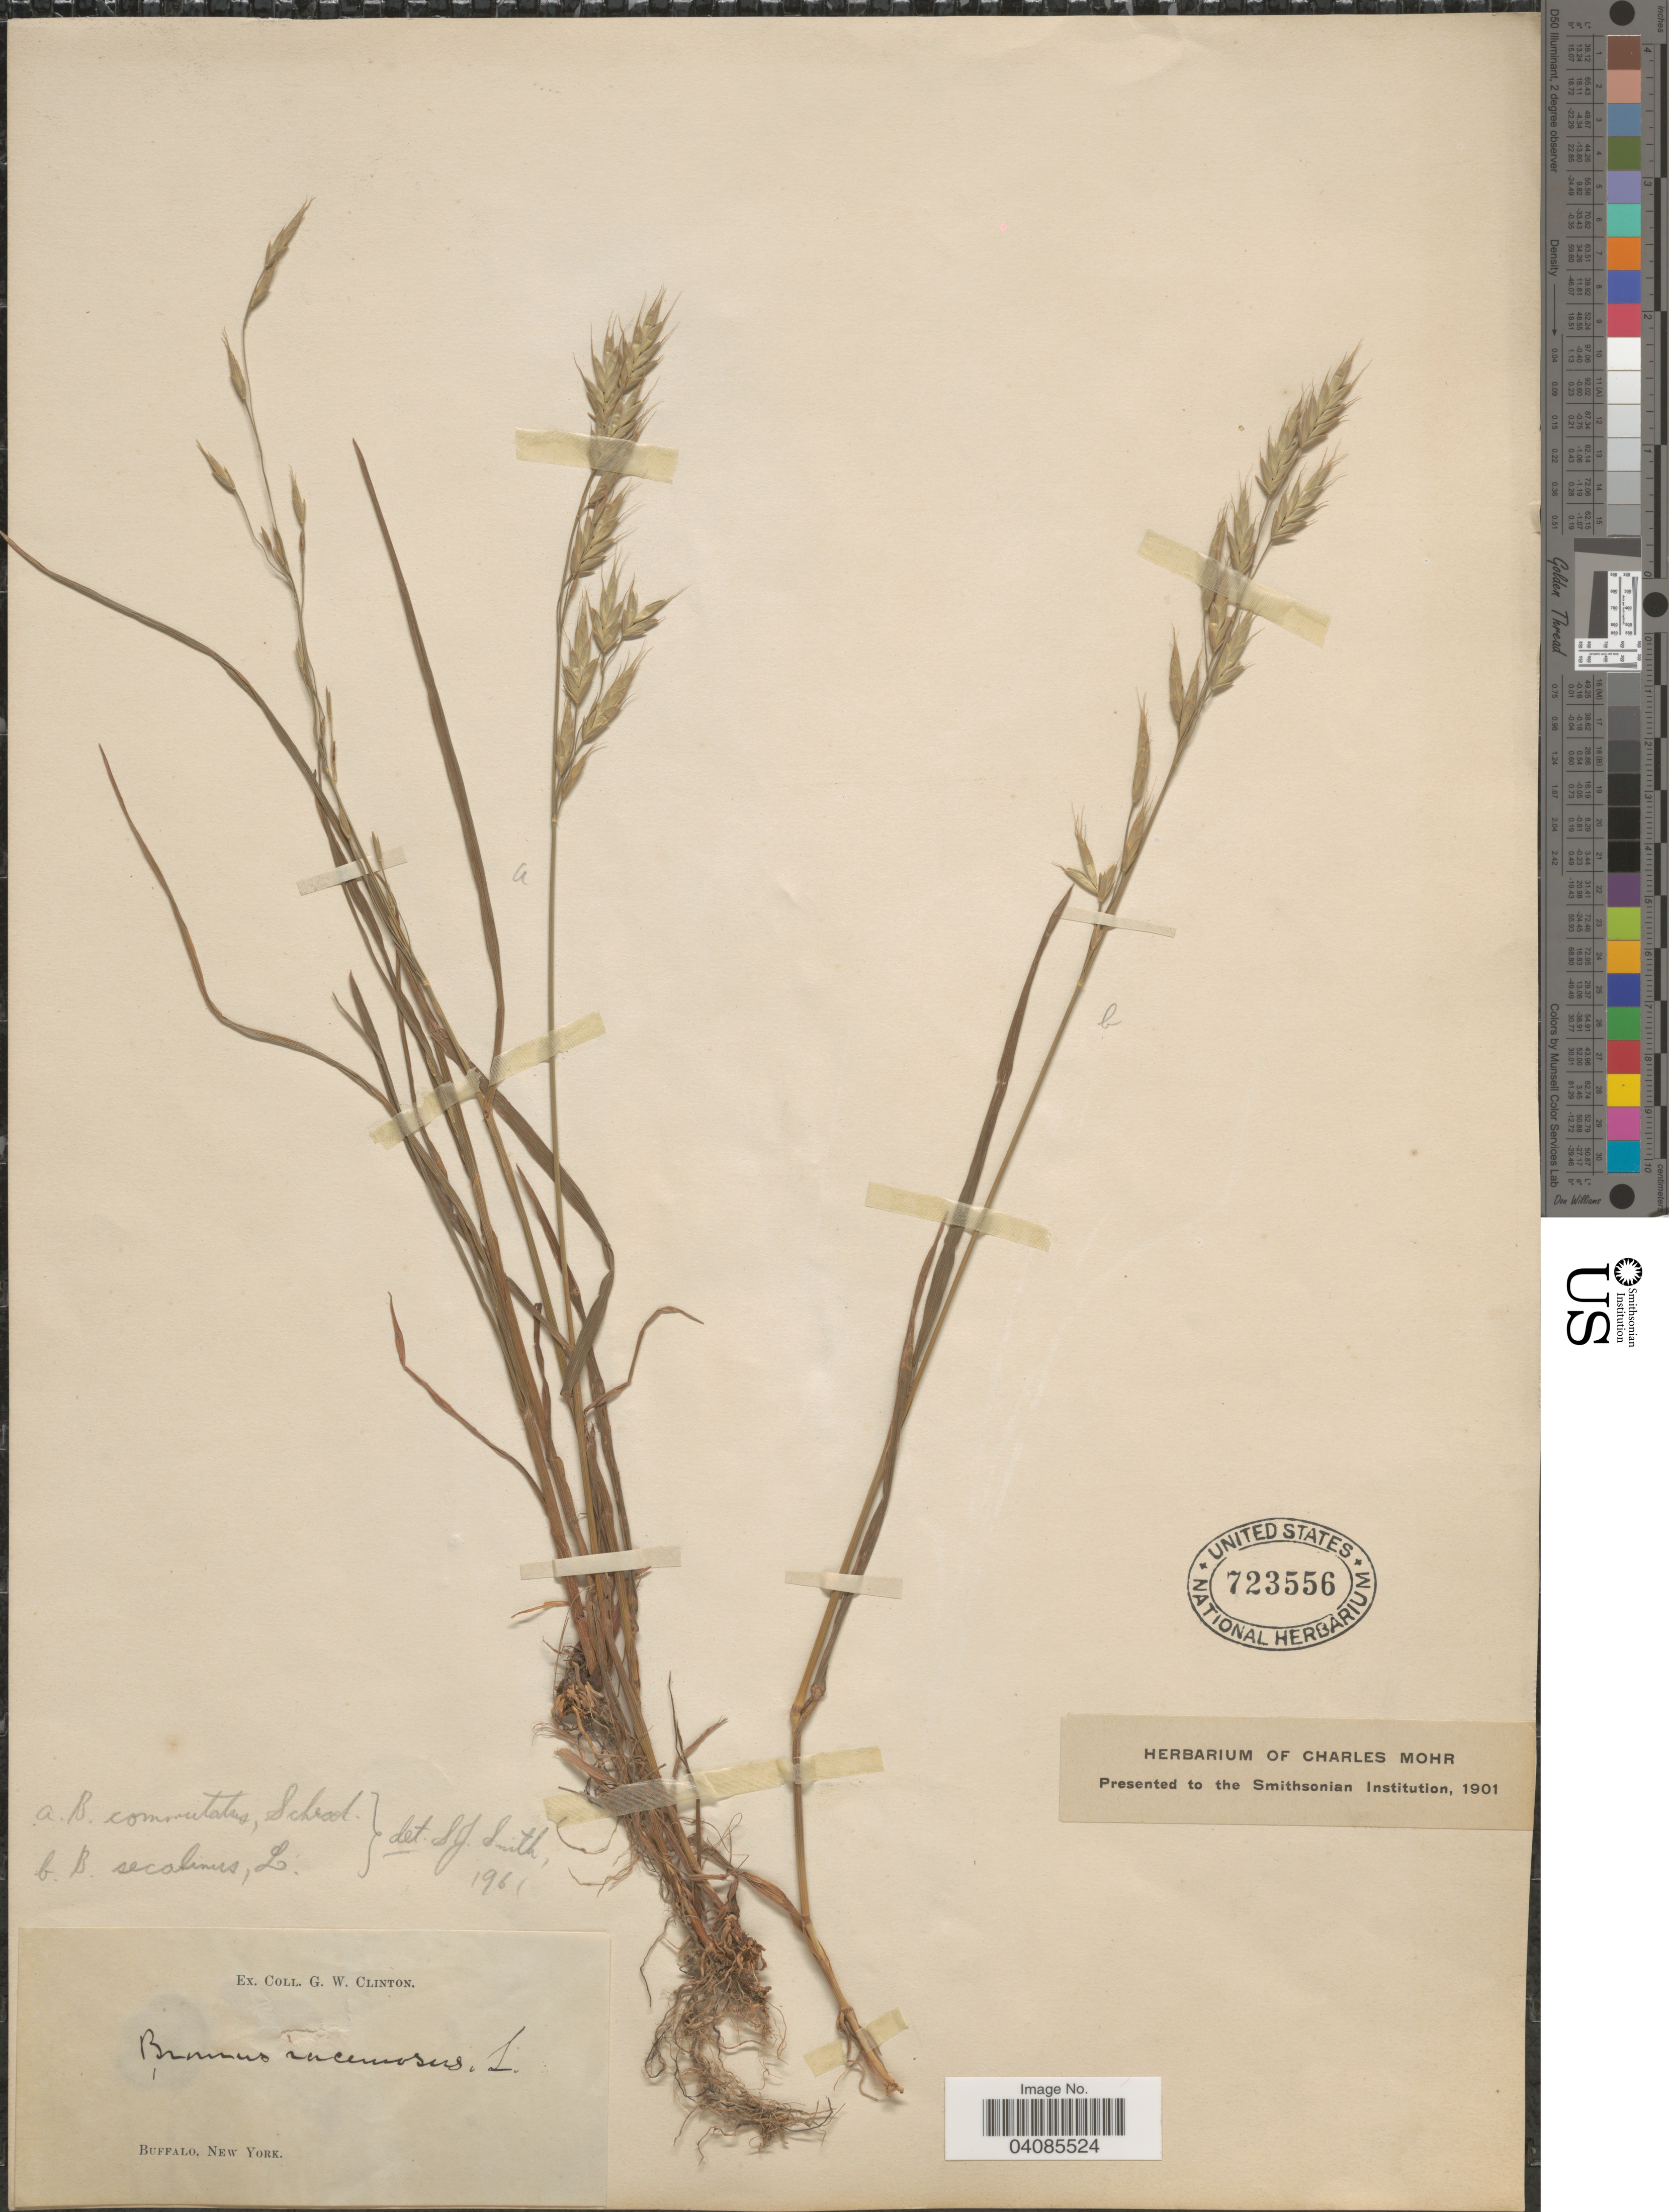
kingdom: Plantae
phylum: Tracheophyta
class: Liliopsida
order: Poales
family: Poaceae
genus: Bromus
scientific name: Bromus secalinus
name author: L.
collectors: G. W. Clinton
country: United States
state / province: New York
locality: Buffalo.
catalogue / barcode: US 723556